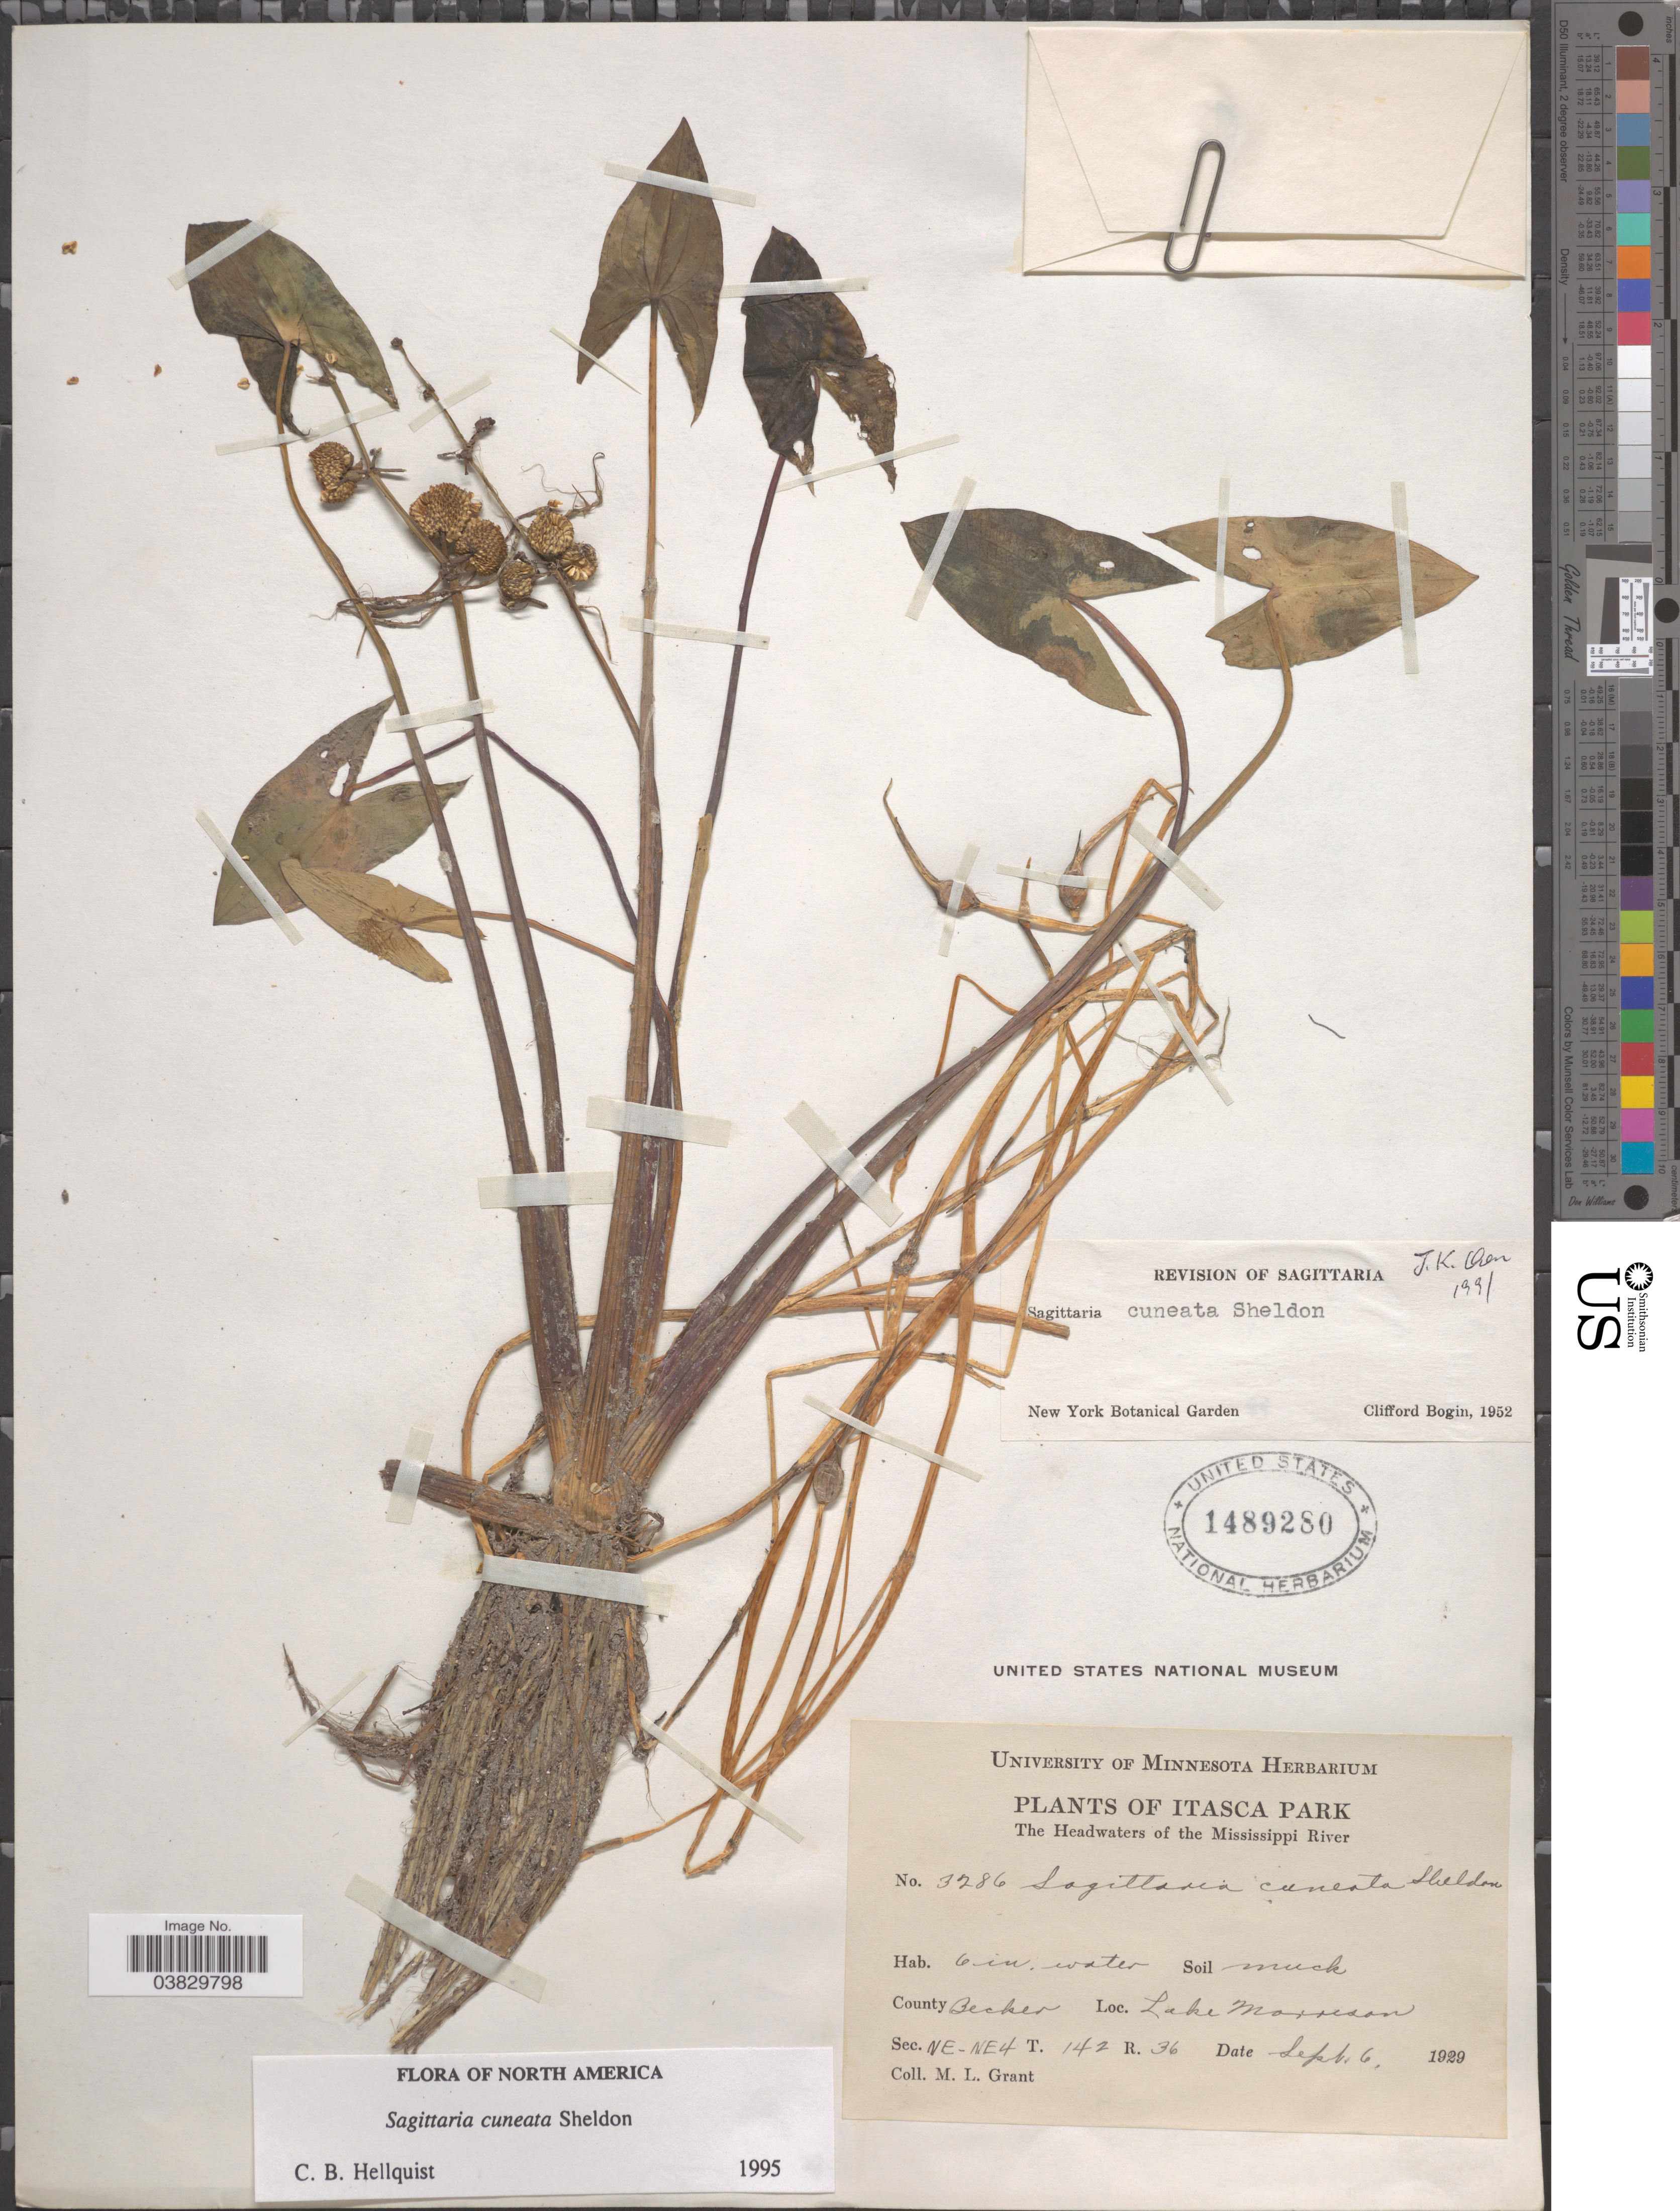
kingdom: Plantae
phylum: Tracheophyta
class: Liliopsida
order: Alismatales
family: Alismataceae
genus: Sagittaria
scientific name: Sagittaria cuneata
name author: E. Sheld.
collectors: M. L. Grant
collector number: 3286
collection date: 1929-09-06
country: United States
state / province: Minnesota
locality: Itasca Park. The Headwaters of the Mississippi River. County Becker. Lake Morreson. Sec. NE-NE4T. 142R.36.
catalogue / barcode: US 1489280